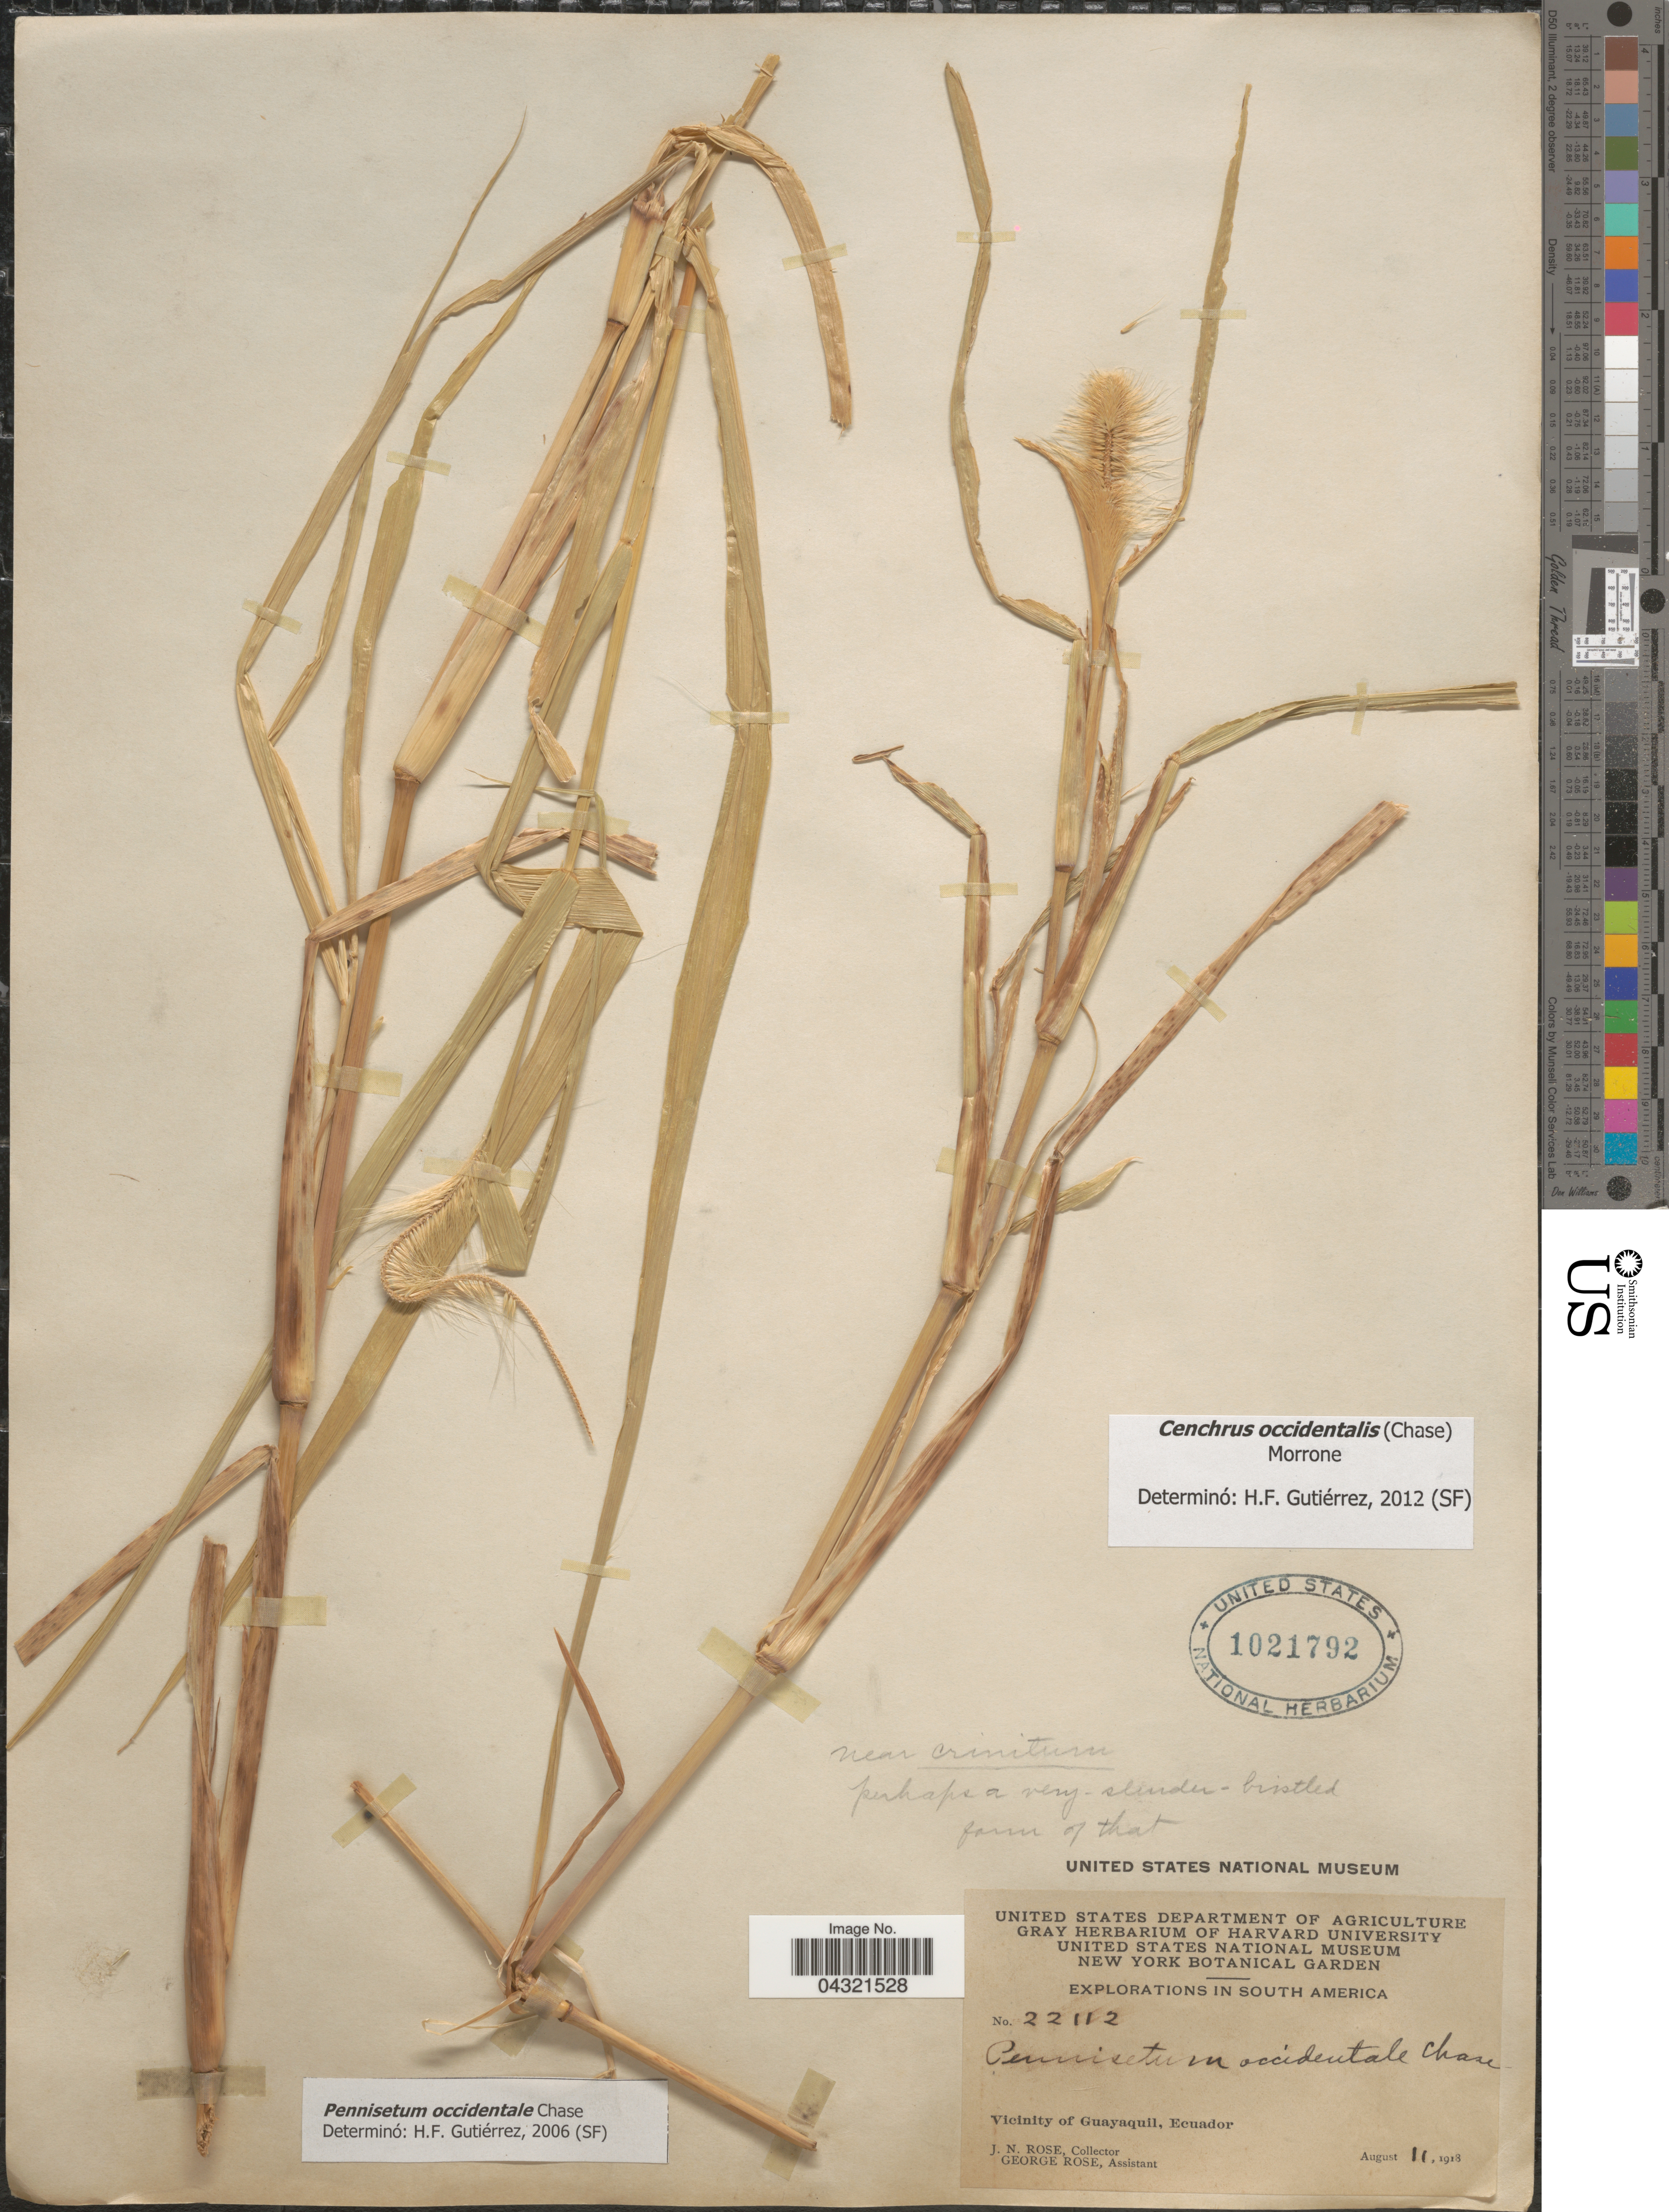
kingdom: Plantae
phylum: Tracheophyta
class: Liliopsida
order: Poales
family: Poaceae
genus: Cenchrus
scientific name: Cenchrus occidentalis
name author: (Chase) Morrone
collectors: J. N. Rose & G. Rose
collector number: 22112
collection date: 1918-08-11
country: Ecuador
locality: Explorations in South America. Vicinity of Guayaquil.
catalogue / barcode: US 1021792